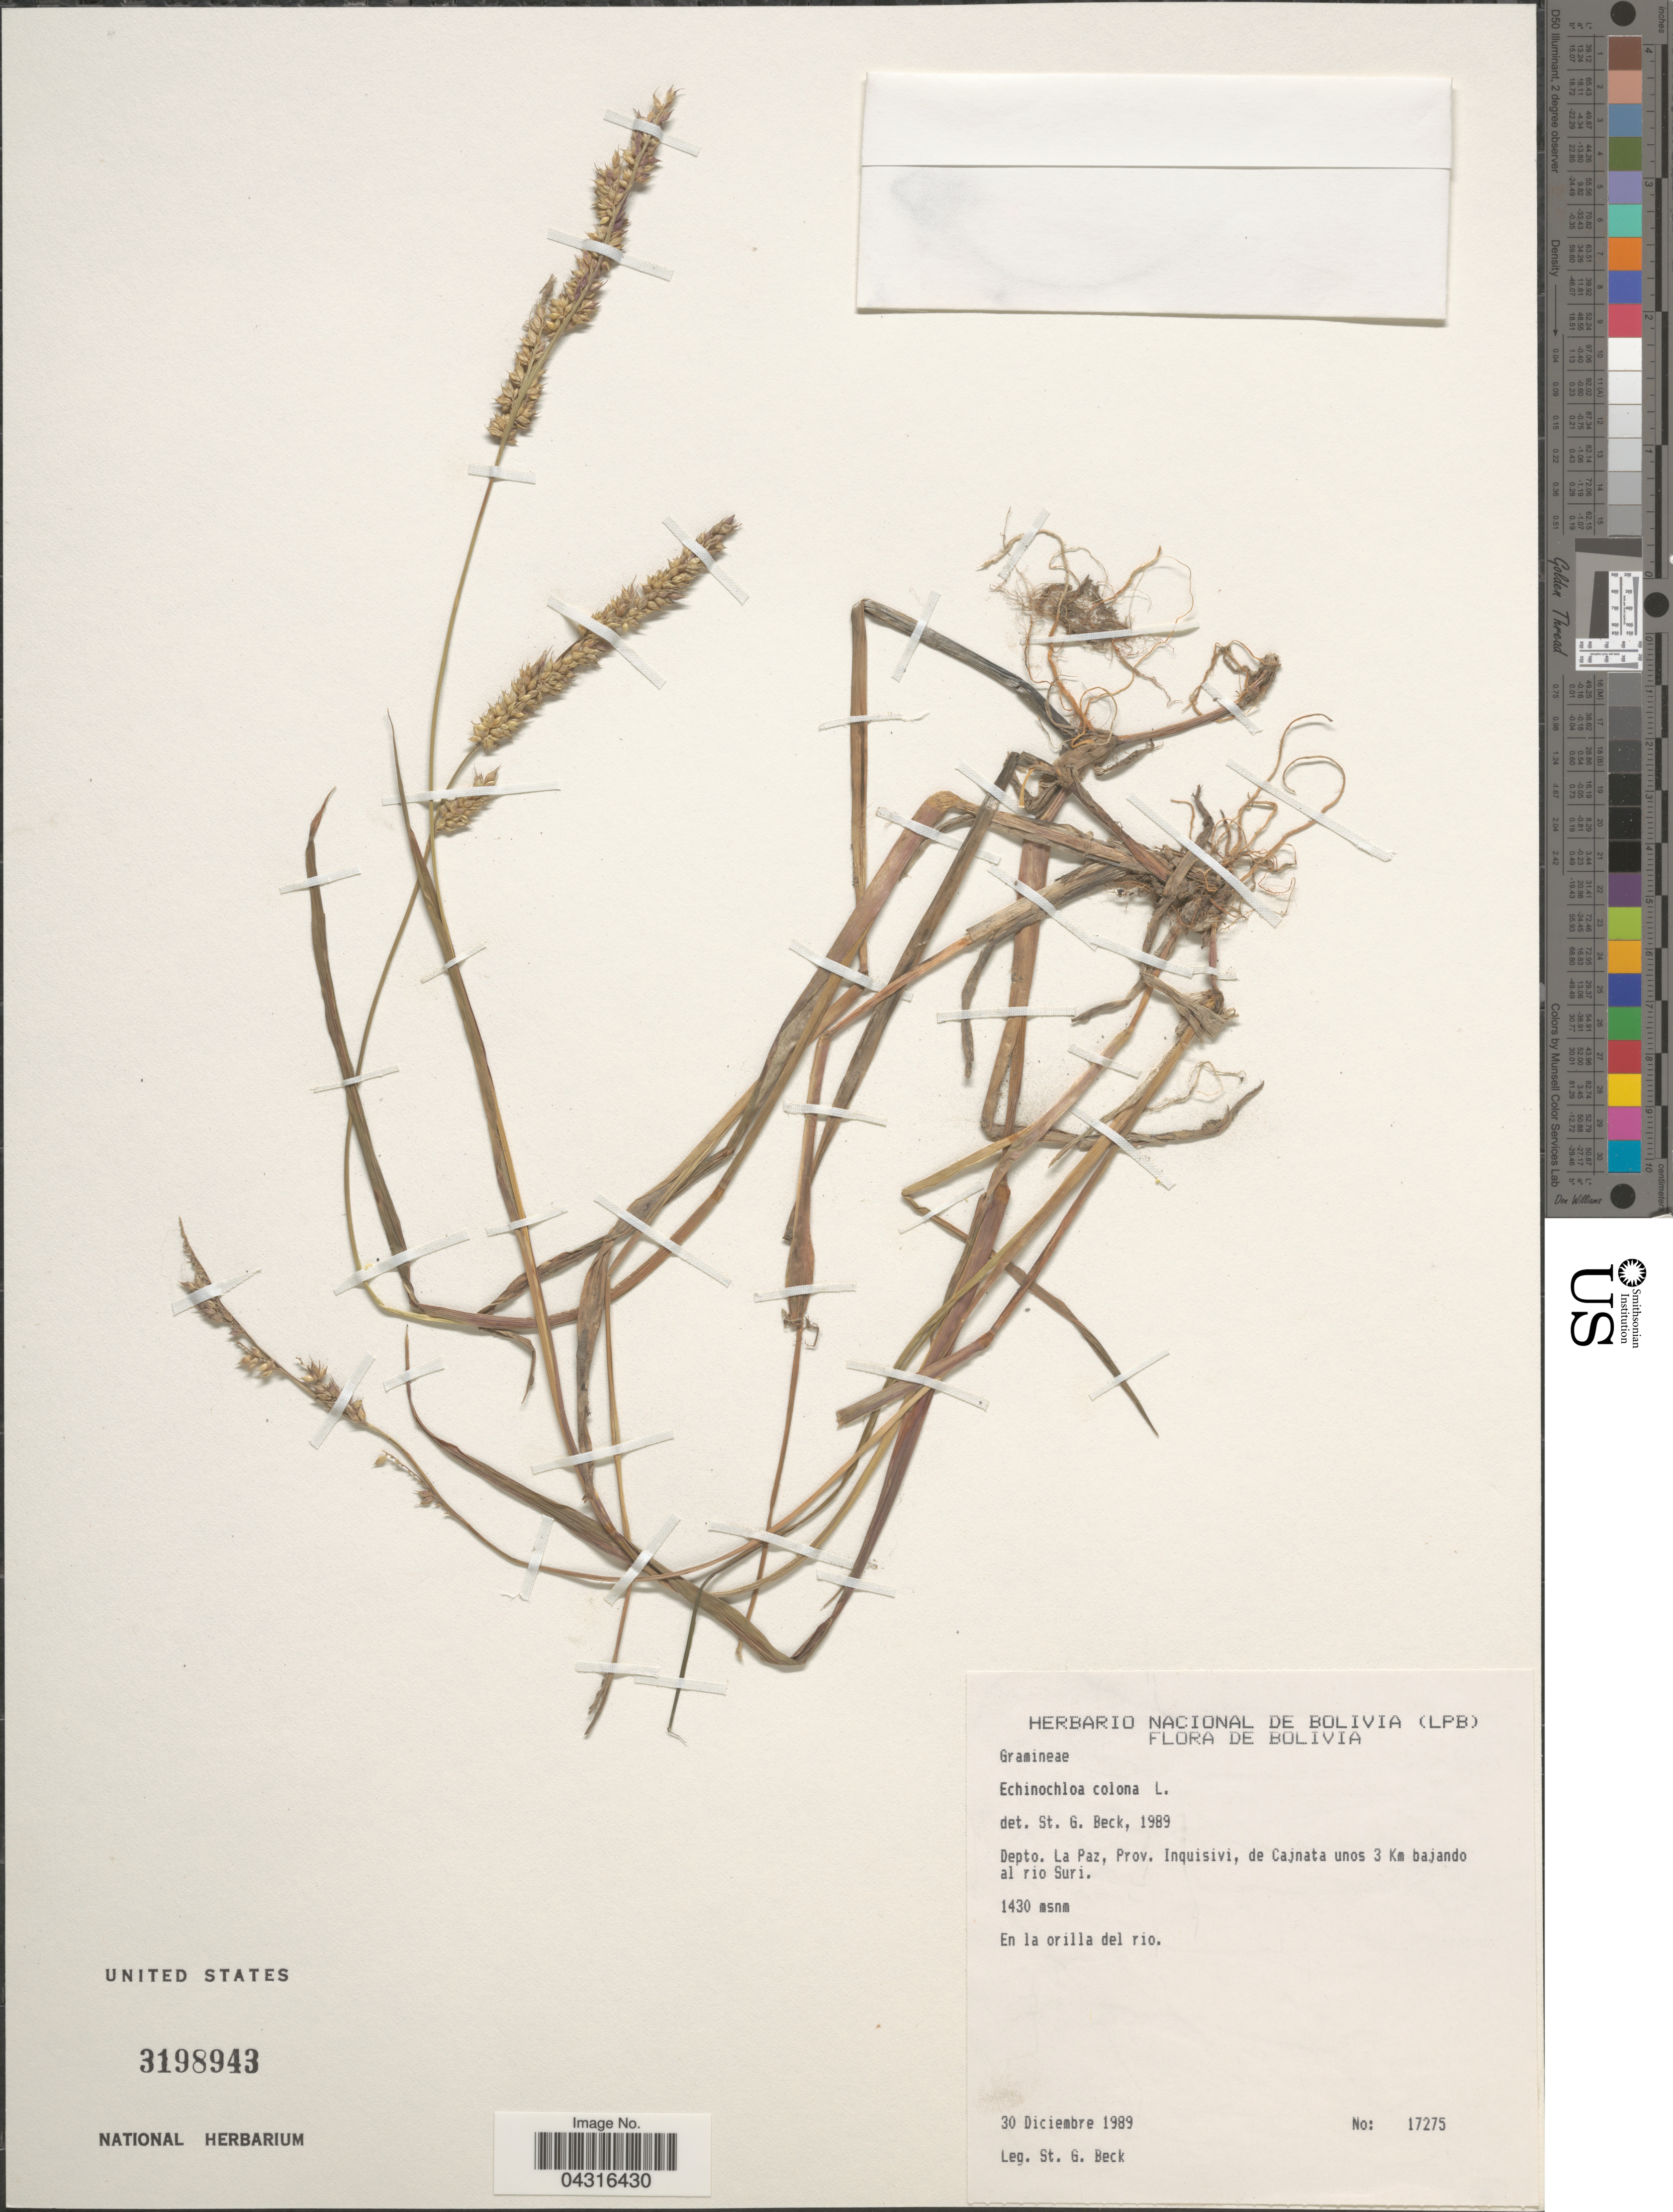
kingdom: Plantae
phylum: Tracheophyta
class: Liliopsida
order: Poales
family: Poaceae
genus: Echinochloa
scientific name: Echinochloa colona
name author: (L.) Link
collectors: S. G. Beck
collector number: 17275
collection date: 1989-12-30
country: Bolivia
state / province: La Paz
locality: Depto. La Paz, Prov. Inquisivi, de Cajnata unos 3 Km bajando al rio Suri.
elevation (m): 1430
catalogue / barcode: US 3198943